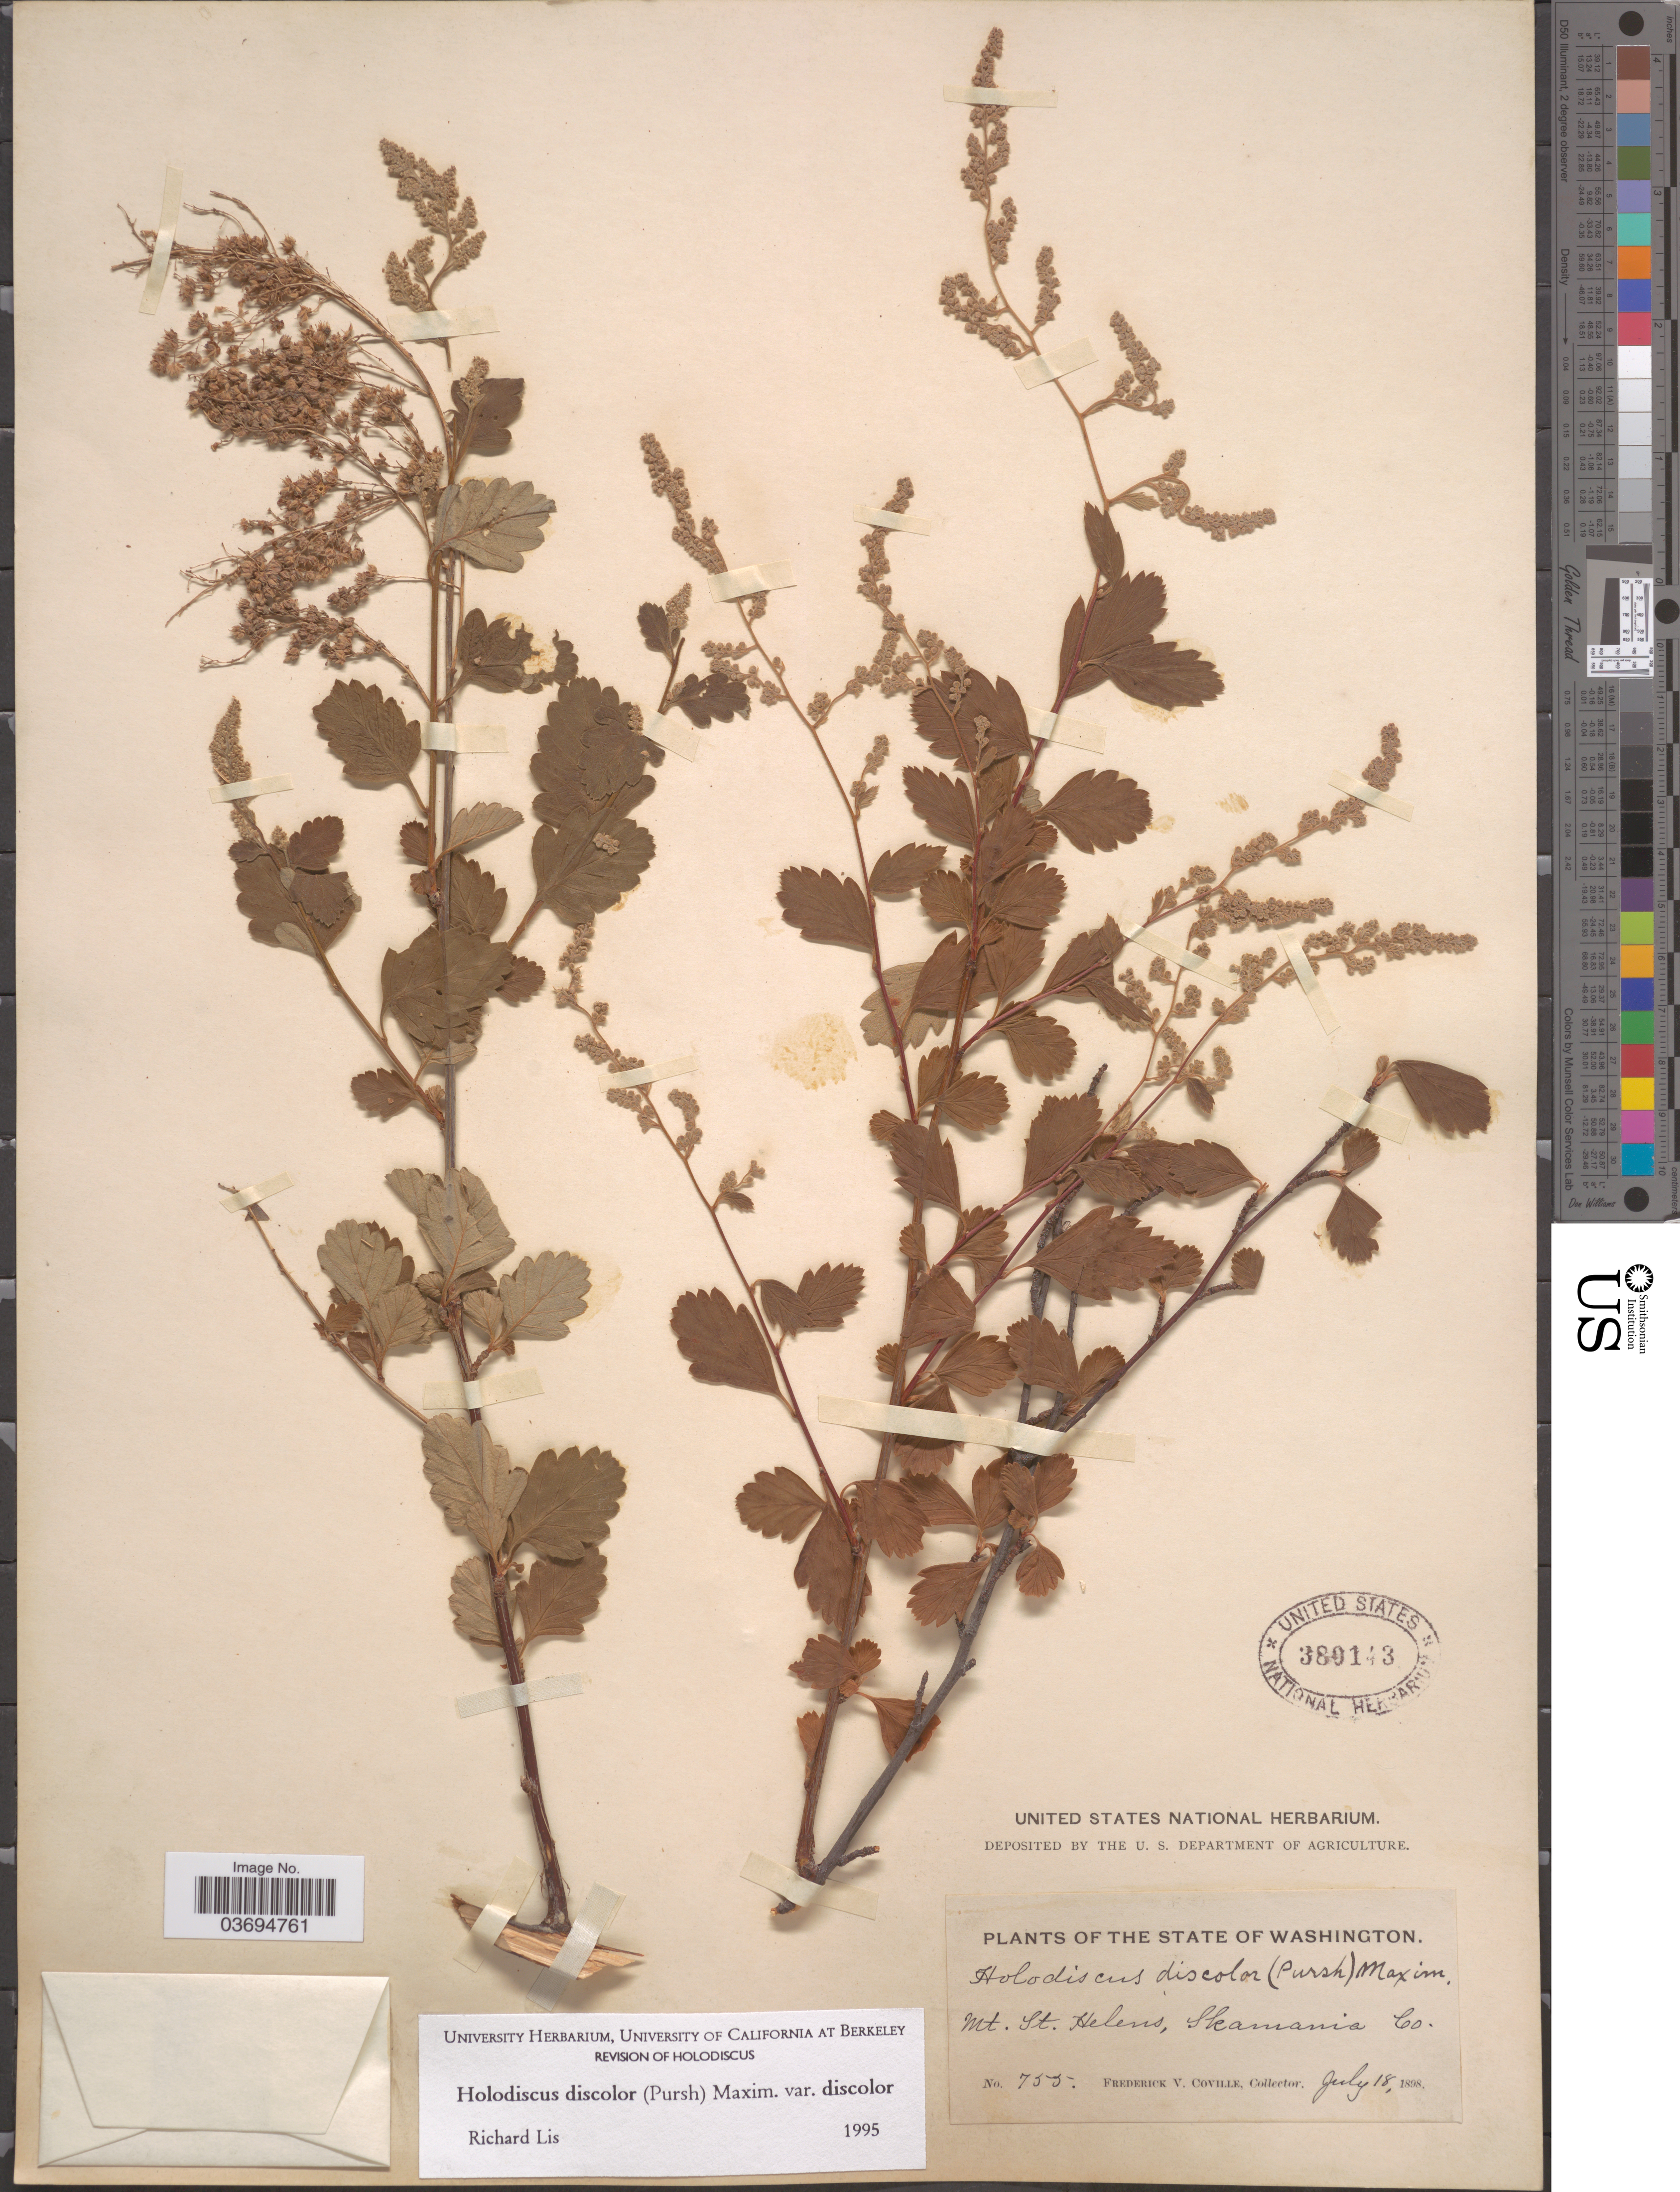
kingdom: Plantae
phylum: Tracheophyta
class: Magnoliopsida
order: Rosales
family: Rosaceae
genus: Holodiscus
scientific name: Holodiscus discolor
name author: (Pursh) Maxim.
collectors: F. V. Coville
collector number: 755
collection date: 1898-07-18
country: United States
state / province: Washington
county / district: Skamania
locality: Mt. St. Helens, Skamania Co.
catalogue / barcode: US 389143